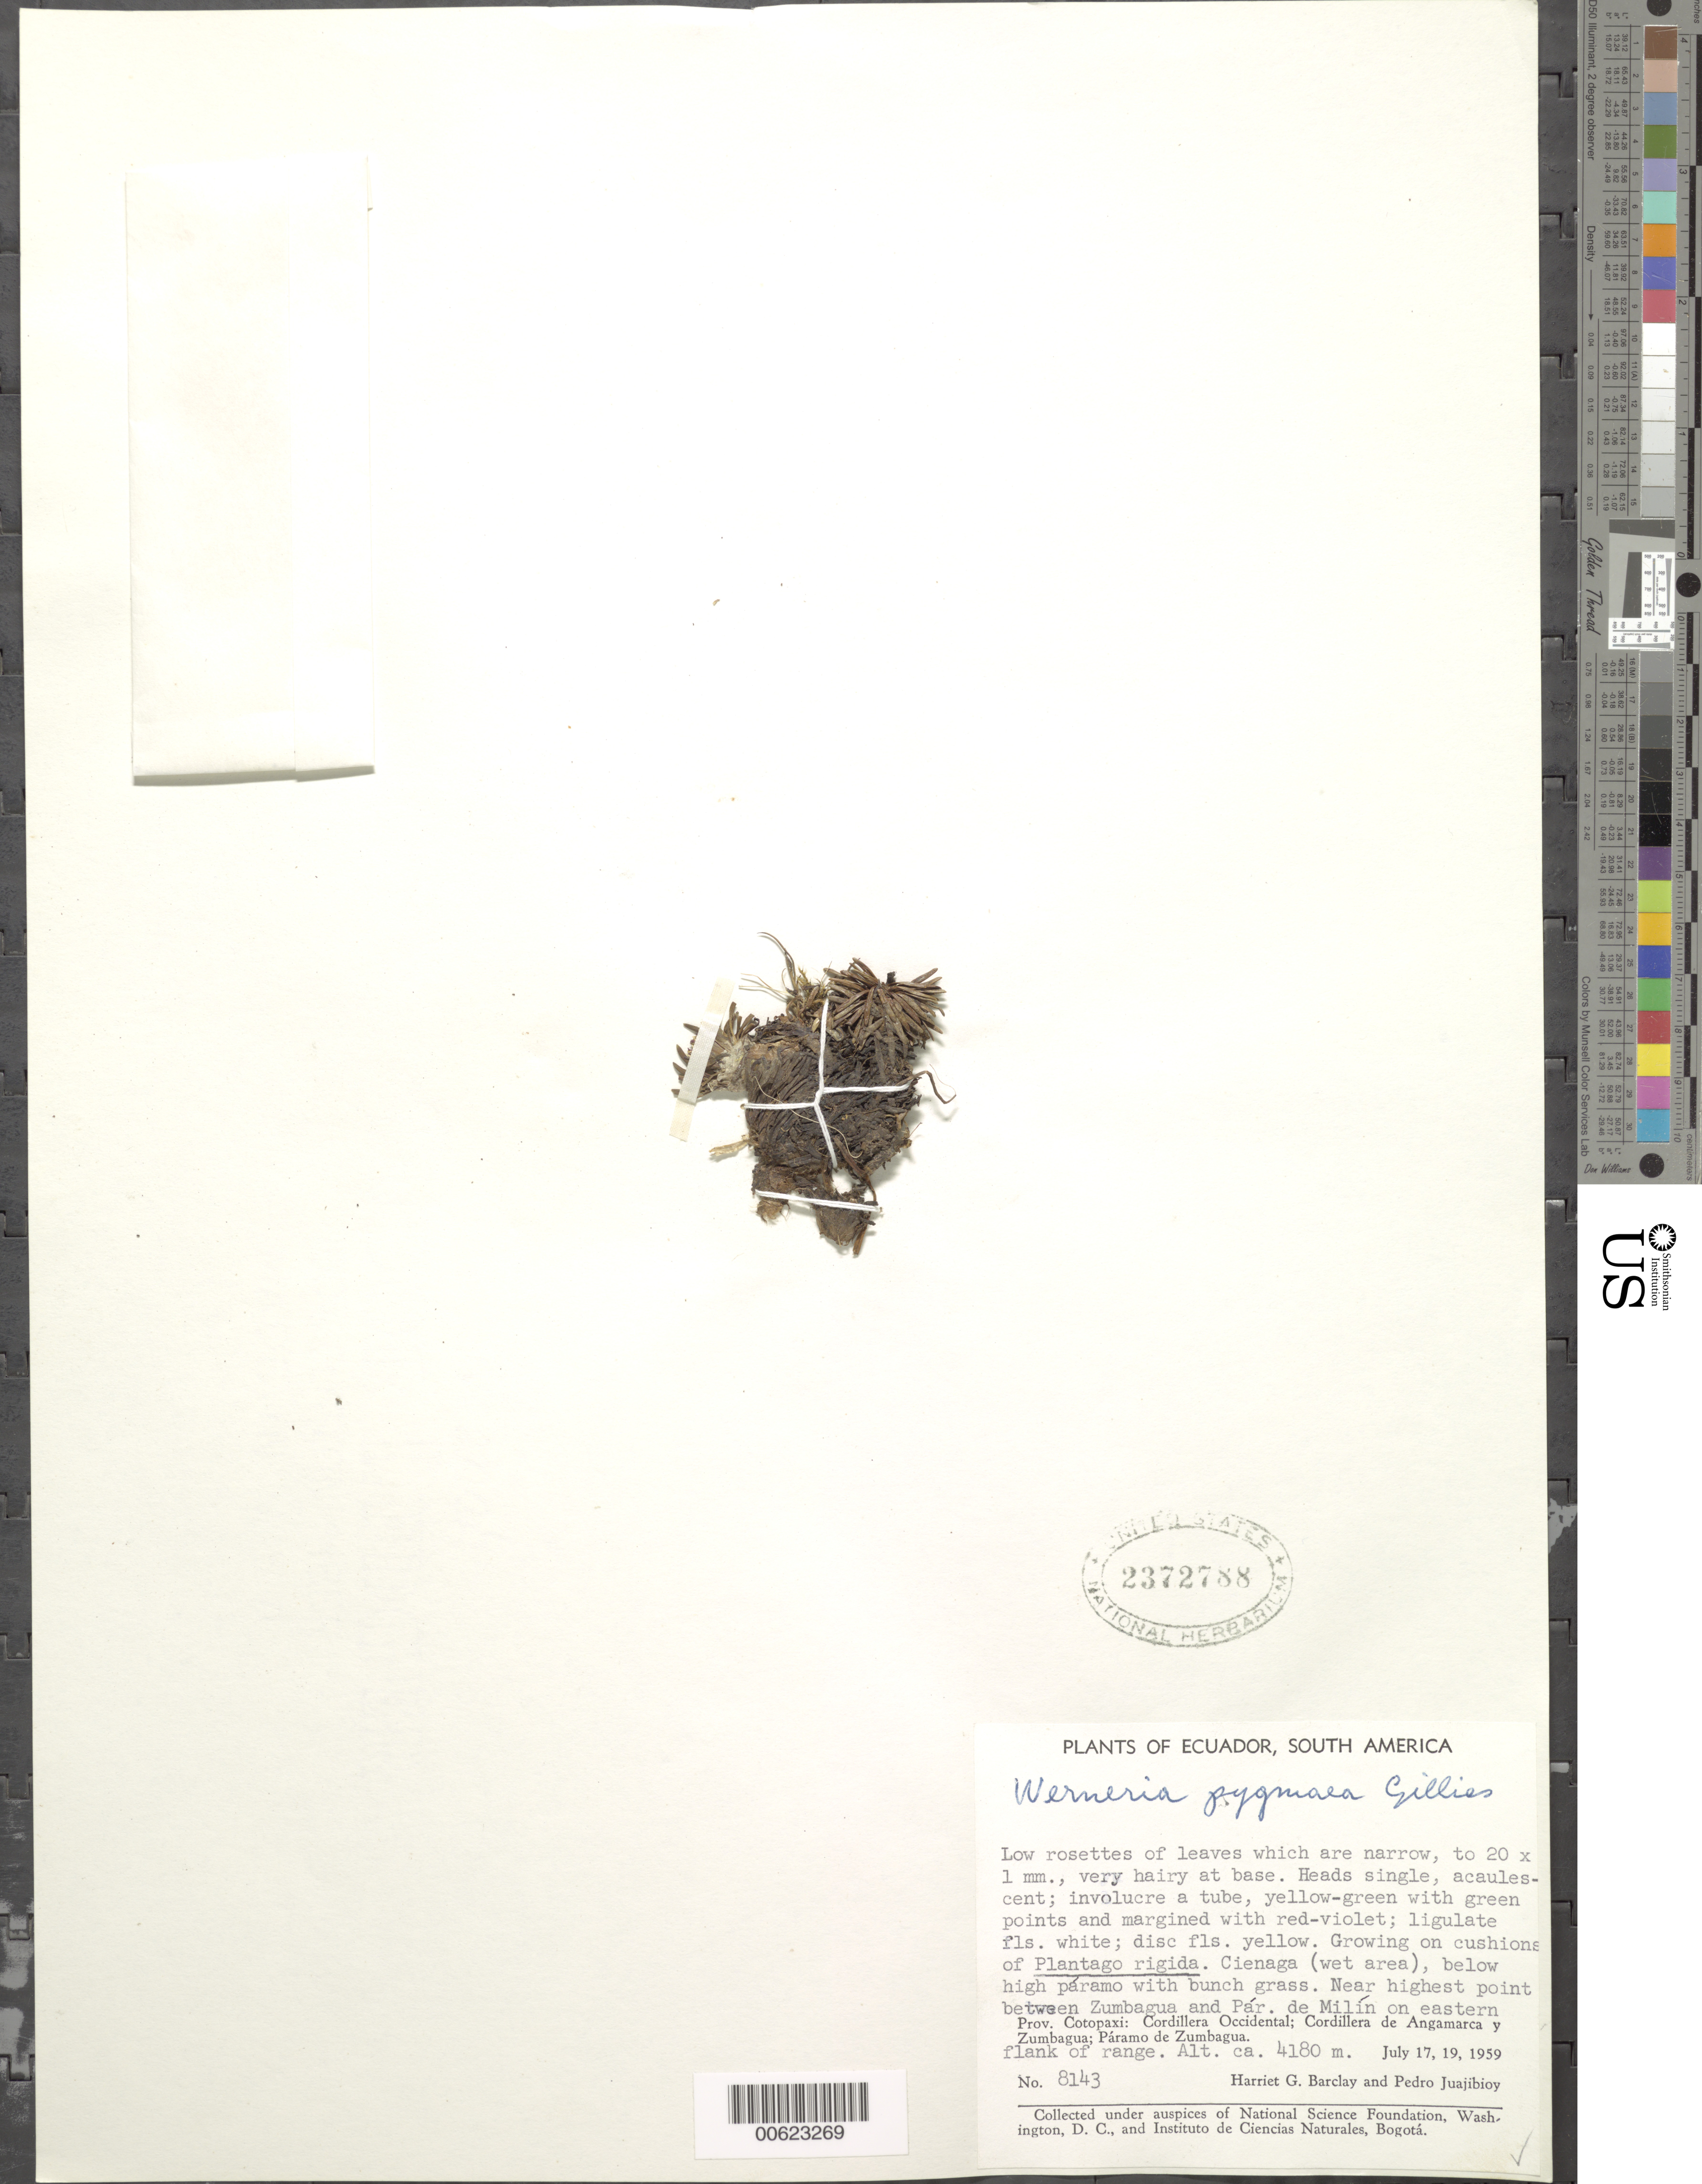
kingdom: Plantae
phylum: Tracheophyta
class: Magnoliopsida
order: Asterales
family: Asteraceae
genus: Werneria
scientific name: Werneria pygmaea complex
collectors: H. G. Barclay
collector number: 8143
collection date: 1959-07-17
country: Ecuador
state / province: Cotopaxi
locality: Cordillera Occidental; Cord. de Angamarca y Zumbagua; Par.de Zumbagua. High point between Zumbagua & Par.de Milin on E flank of cord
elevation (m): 4180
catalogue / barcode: US 2372788